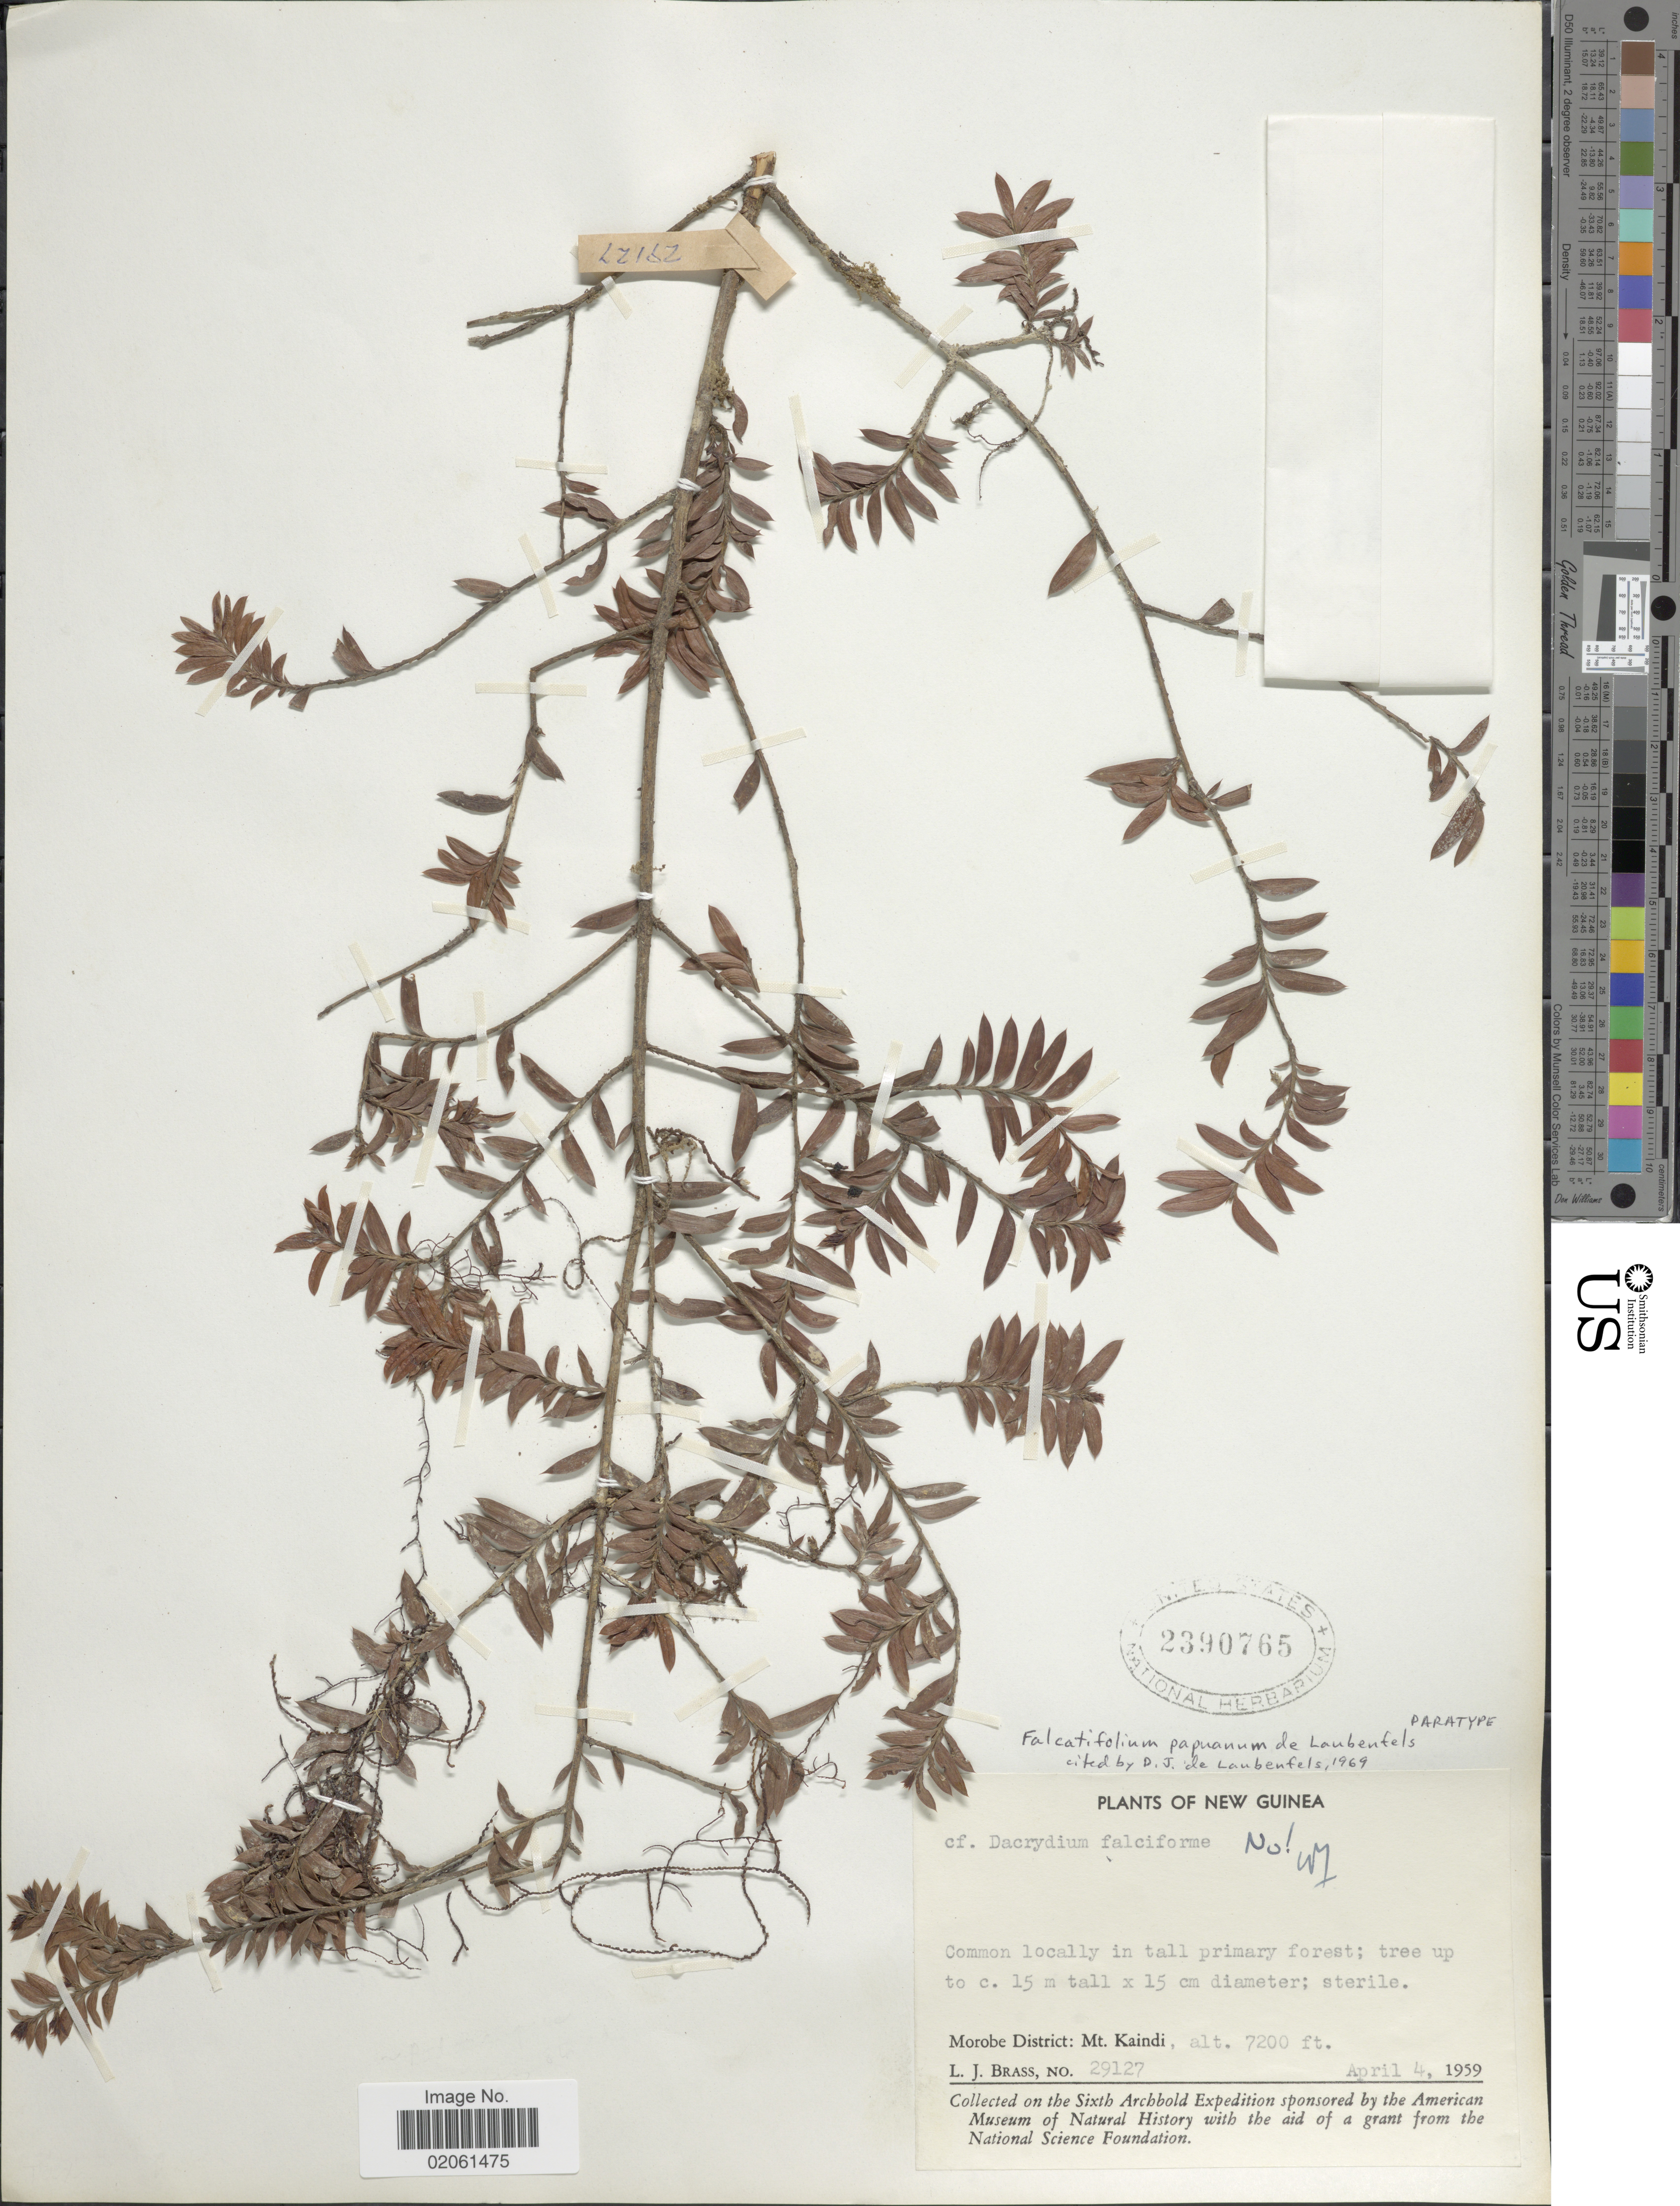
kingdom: Plantae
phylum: Tracheophyta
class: Pinopsida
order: Pinales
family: Podocarpaceae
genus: Falcatifolium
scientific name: Falcatifolium papuanum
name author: de Laub.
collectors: L. J. Brass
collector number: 29127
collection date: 1959-04-04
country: Papua New Guinea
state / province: Morobe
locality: Mt. Kaindi. New Guinea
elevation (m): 2195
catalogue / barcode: US 2390765